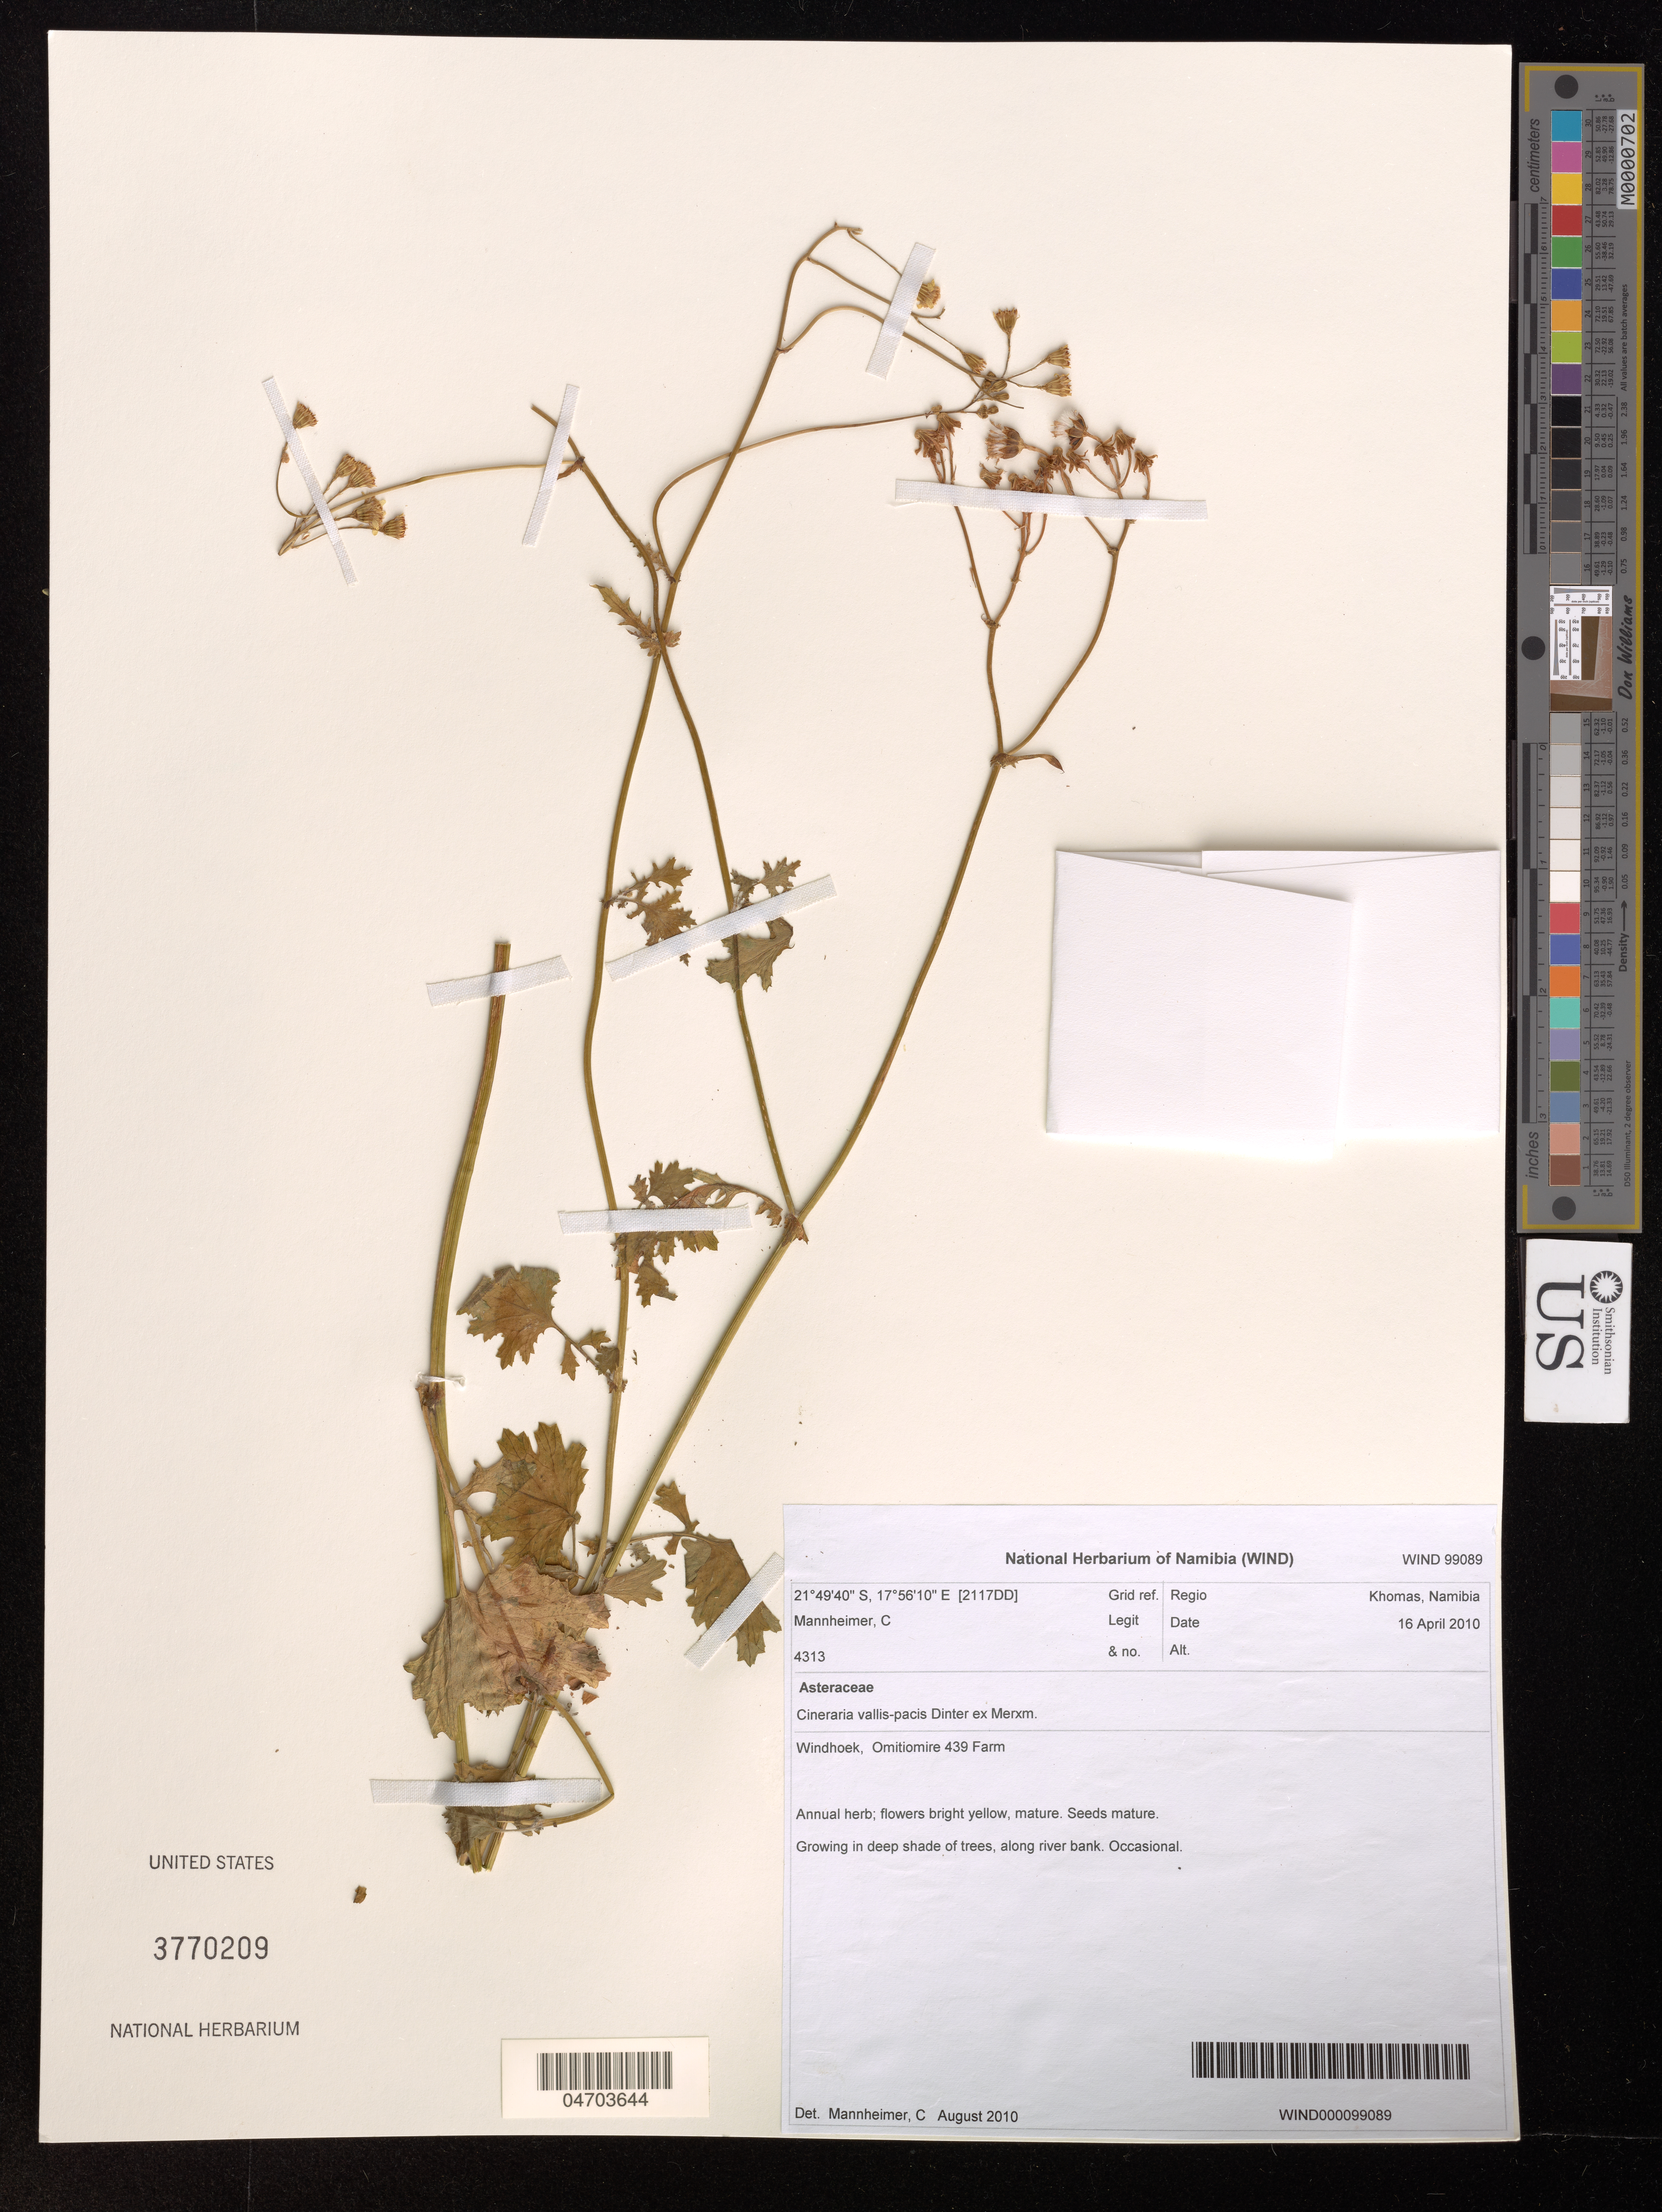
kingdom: Plantae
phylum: Tracheophyta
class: Magnoliopsida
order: Asterales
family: Asteraceae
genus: Cineraria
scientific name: Cineraria vallis-pacis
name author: Dinter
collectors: C. Mannheimer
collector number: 4313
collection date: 2010-04-16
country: Namibia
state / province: Khomas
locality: [2117DD] Grif ref. Windhoek, Omitiomire 439 Farm.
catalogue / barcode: US 3770209